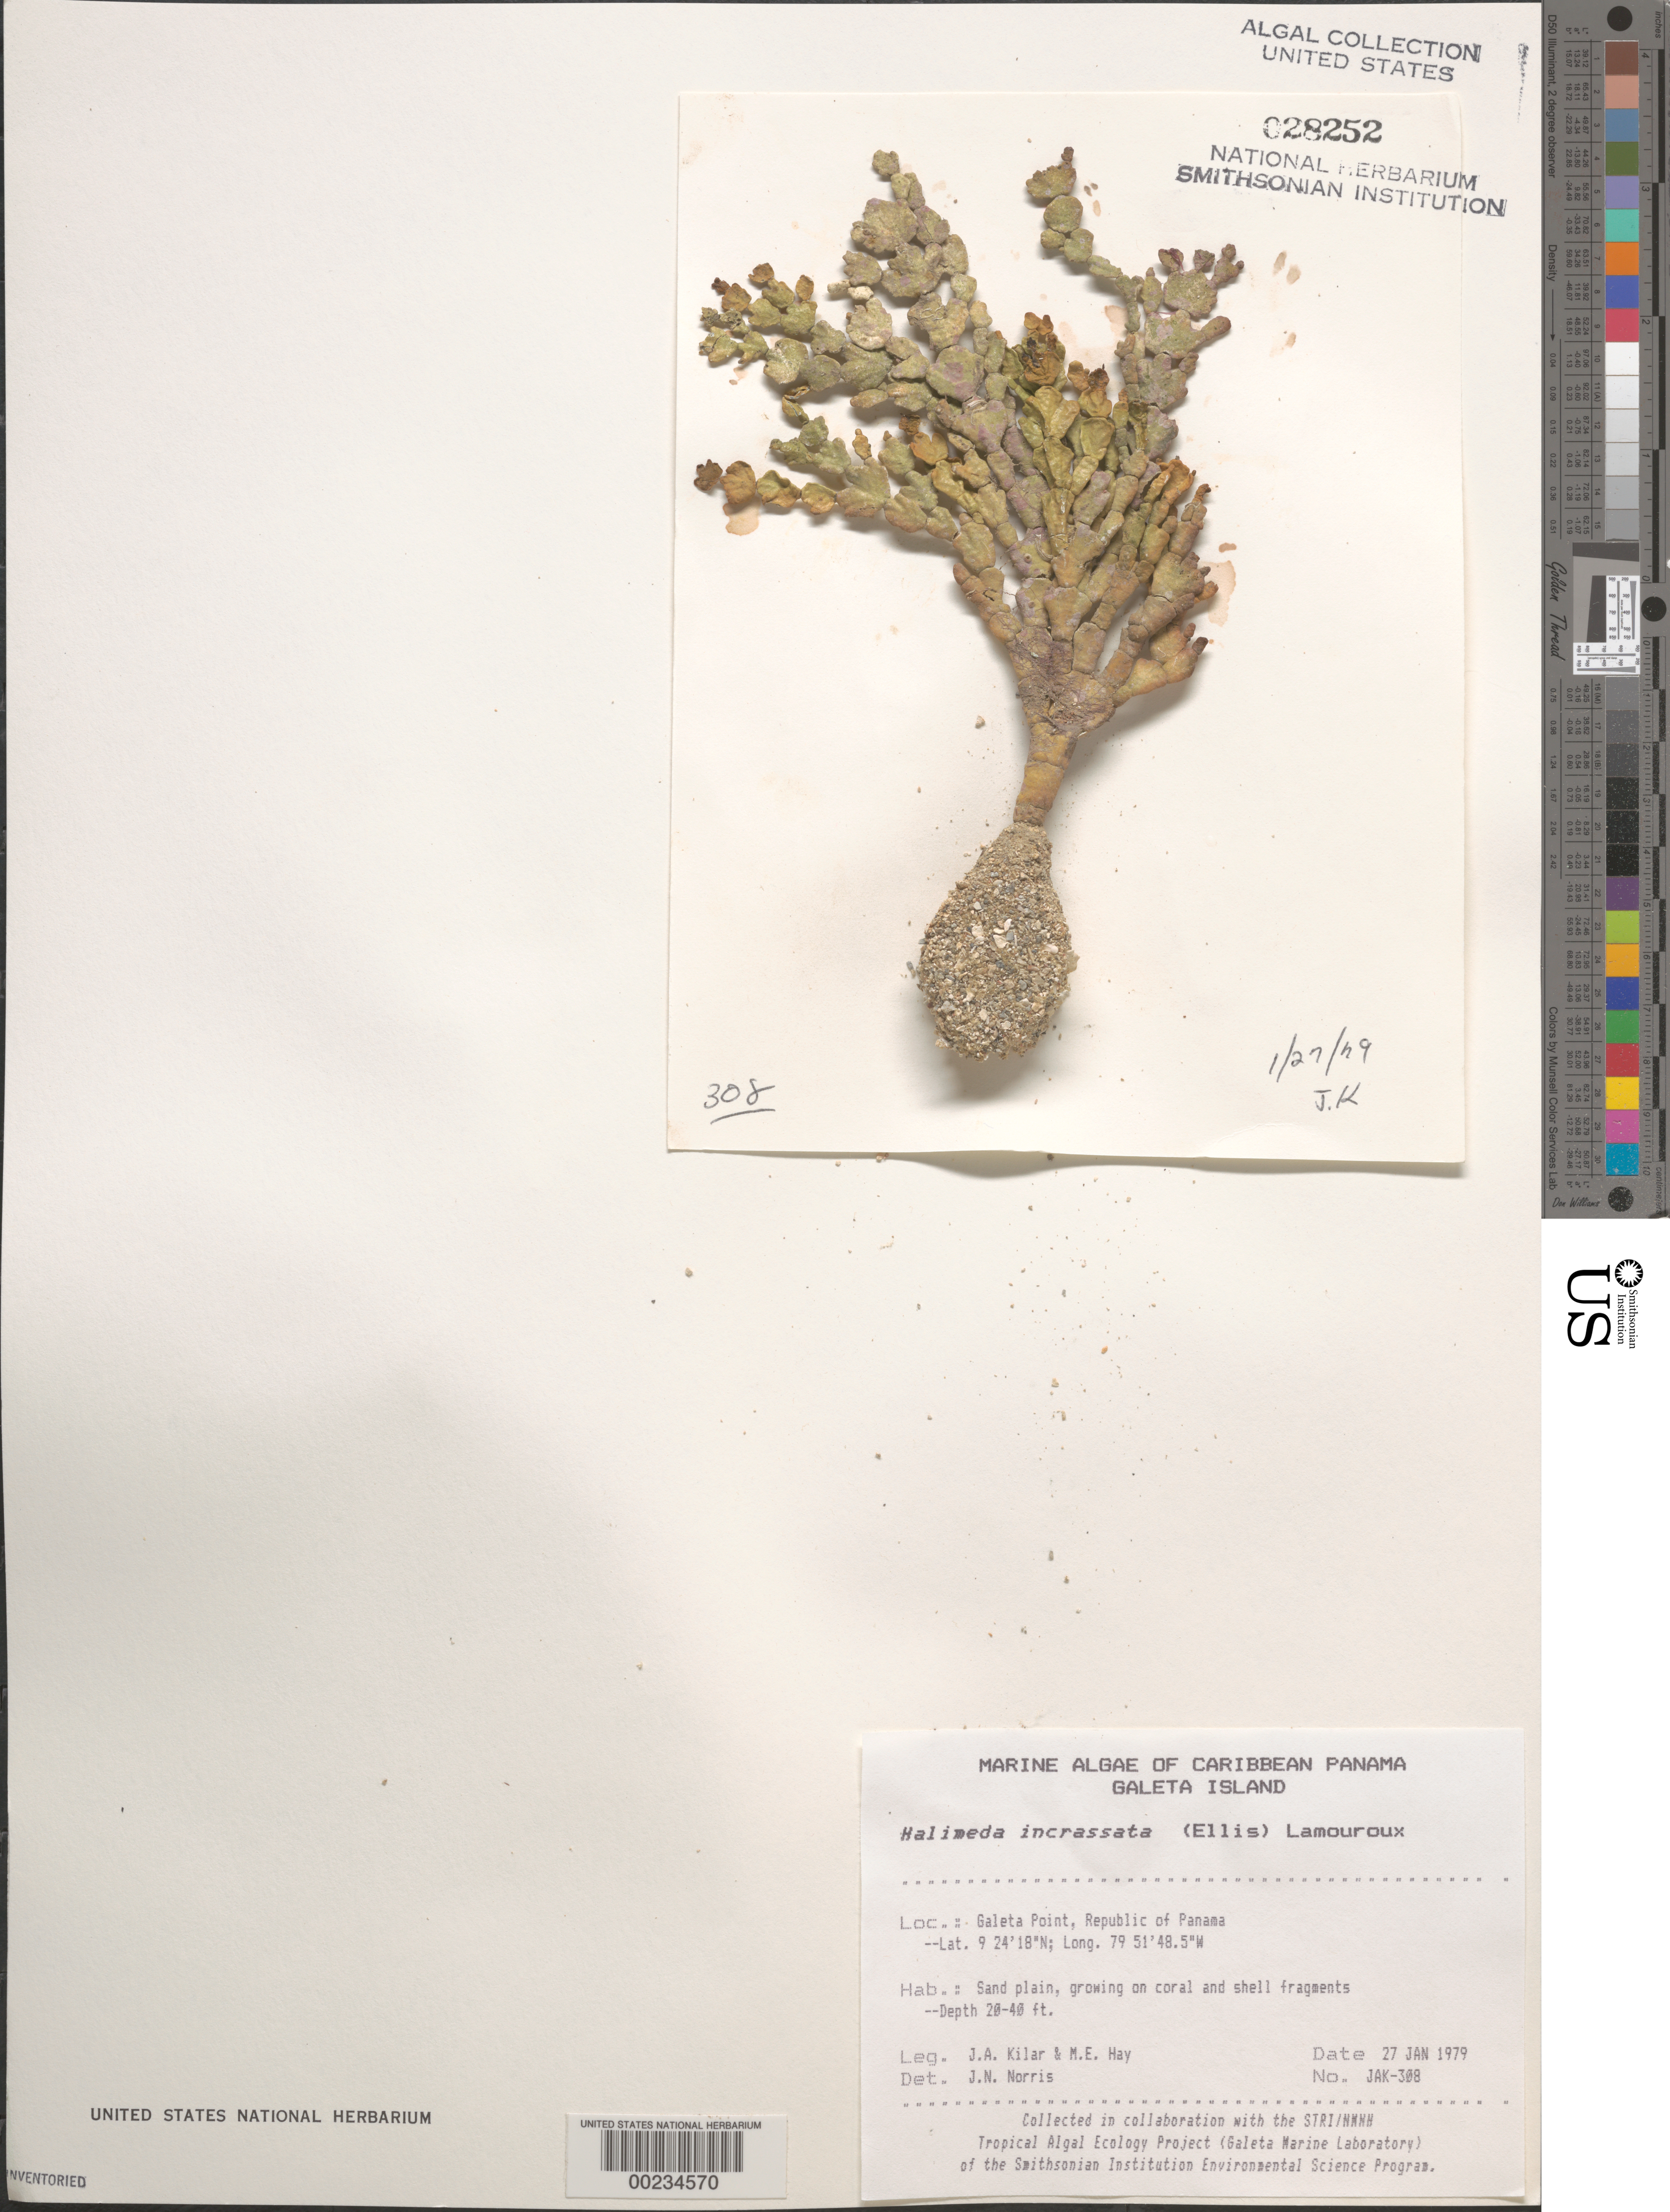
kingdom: Plantae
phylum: Chlorophyta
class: Ulvophyceae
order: Bryopsidales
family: Halimedaceae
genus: Halimeda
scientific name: Halimeda incrassata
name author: (J. Ellis) J.V.Lamouroux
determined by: Norris, James N.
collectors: J. A. Kilar & M. E. Hay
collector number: JAK-308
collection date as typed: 27 Jan 1979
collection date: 1979-01-27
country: Panama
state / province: Colón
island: Galeta Island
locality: Galeta Point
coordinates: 9 24' 18" N, 79 51' 48.5" W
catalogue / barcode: US 28252